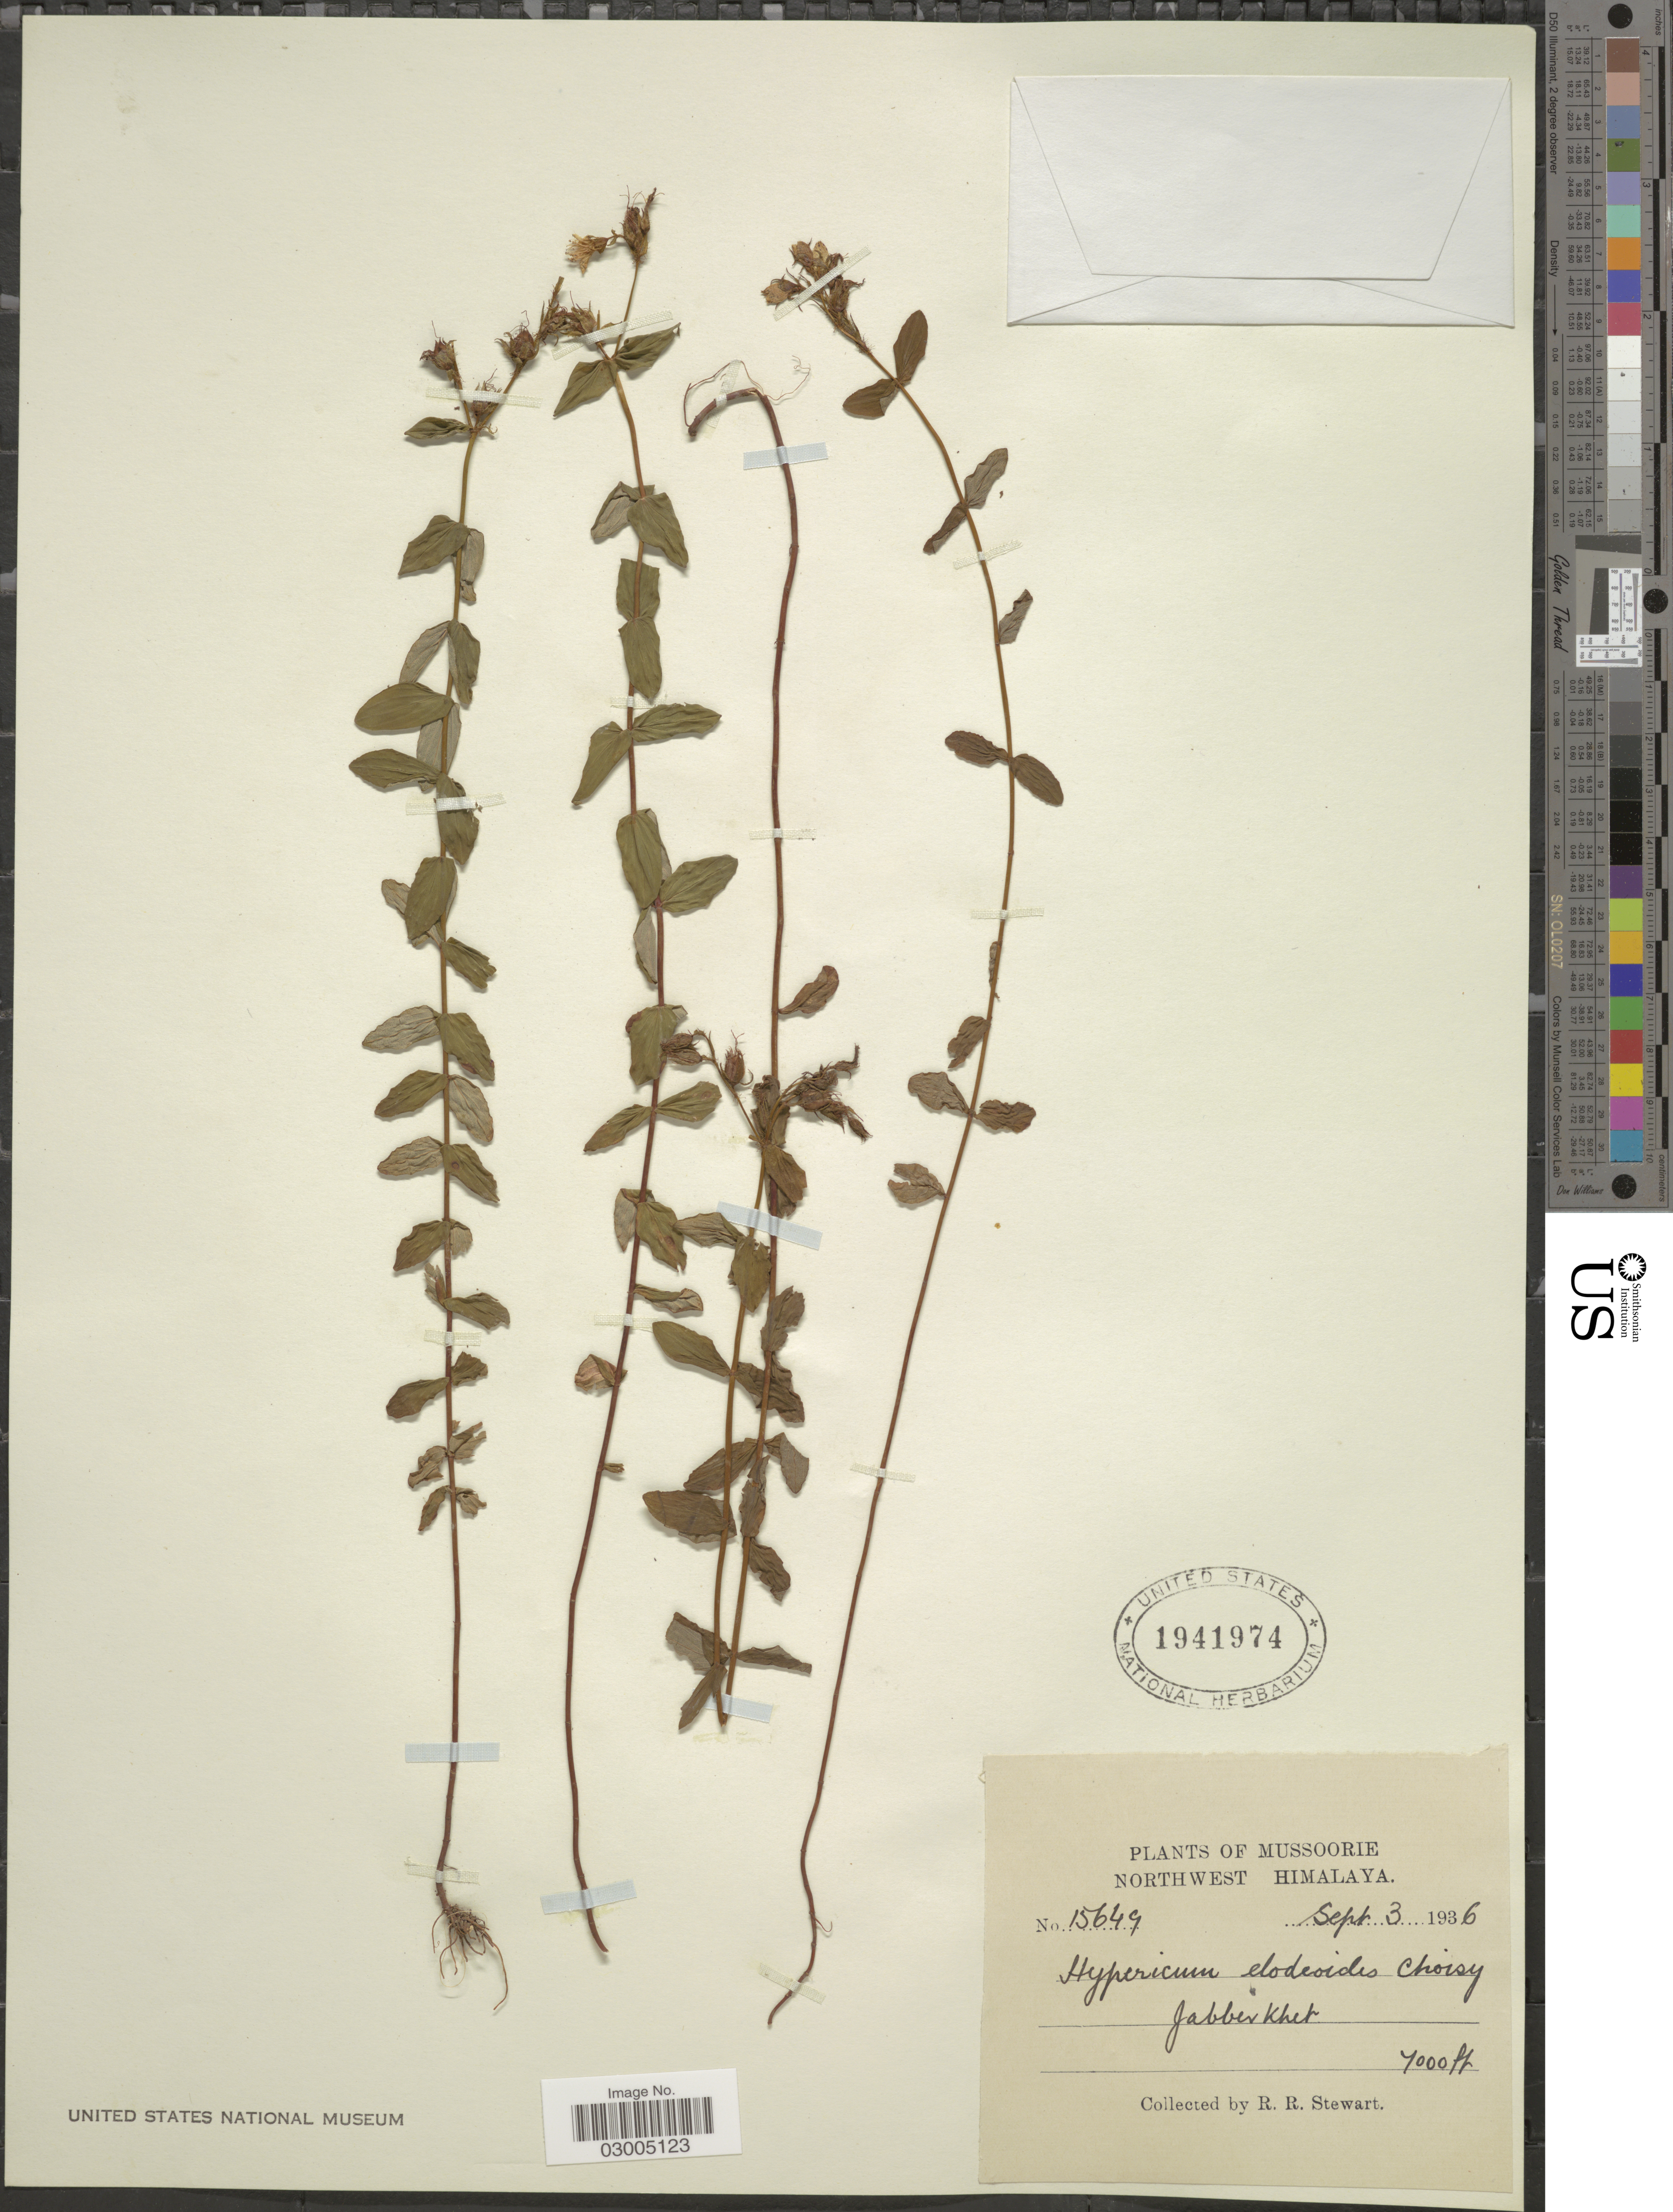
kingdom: Plantae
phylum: Tracheophyta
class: Magnoliopsida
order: Malpighiales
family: Hypericaceae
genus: Hypericum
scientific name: Hypericum elodeoides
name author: Choisy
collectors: R. Stewart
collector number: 15649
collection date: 1936-09-03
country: India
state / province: Uttarakhand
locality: Mussoorie. Northwest Himalaya. Jabber Khet.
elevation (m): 2134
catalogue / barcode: US 1941974